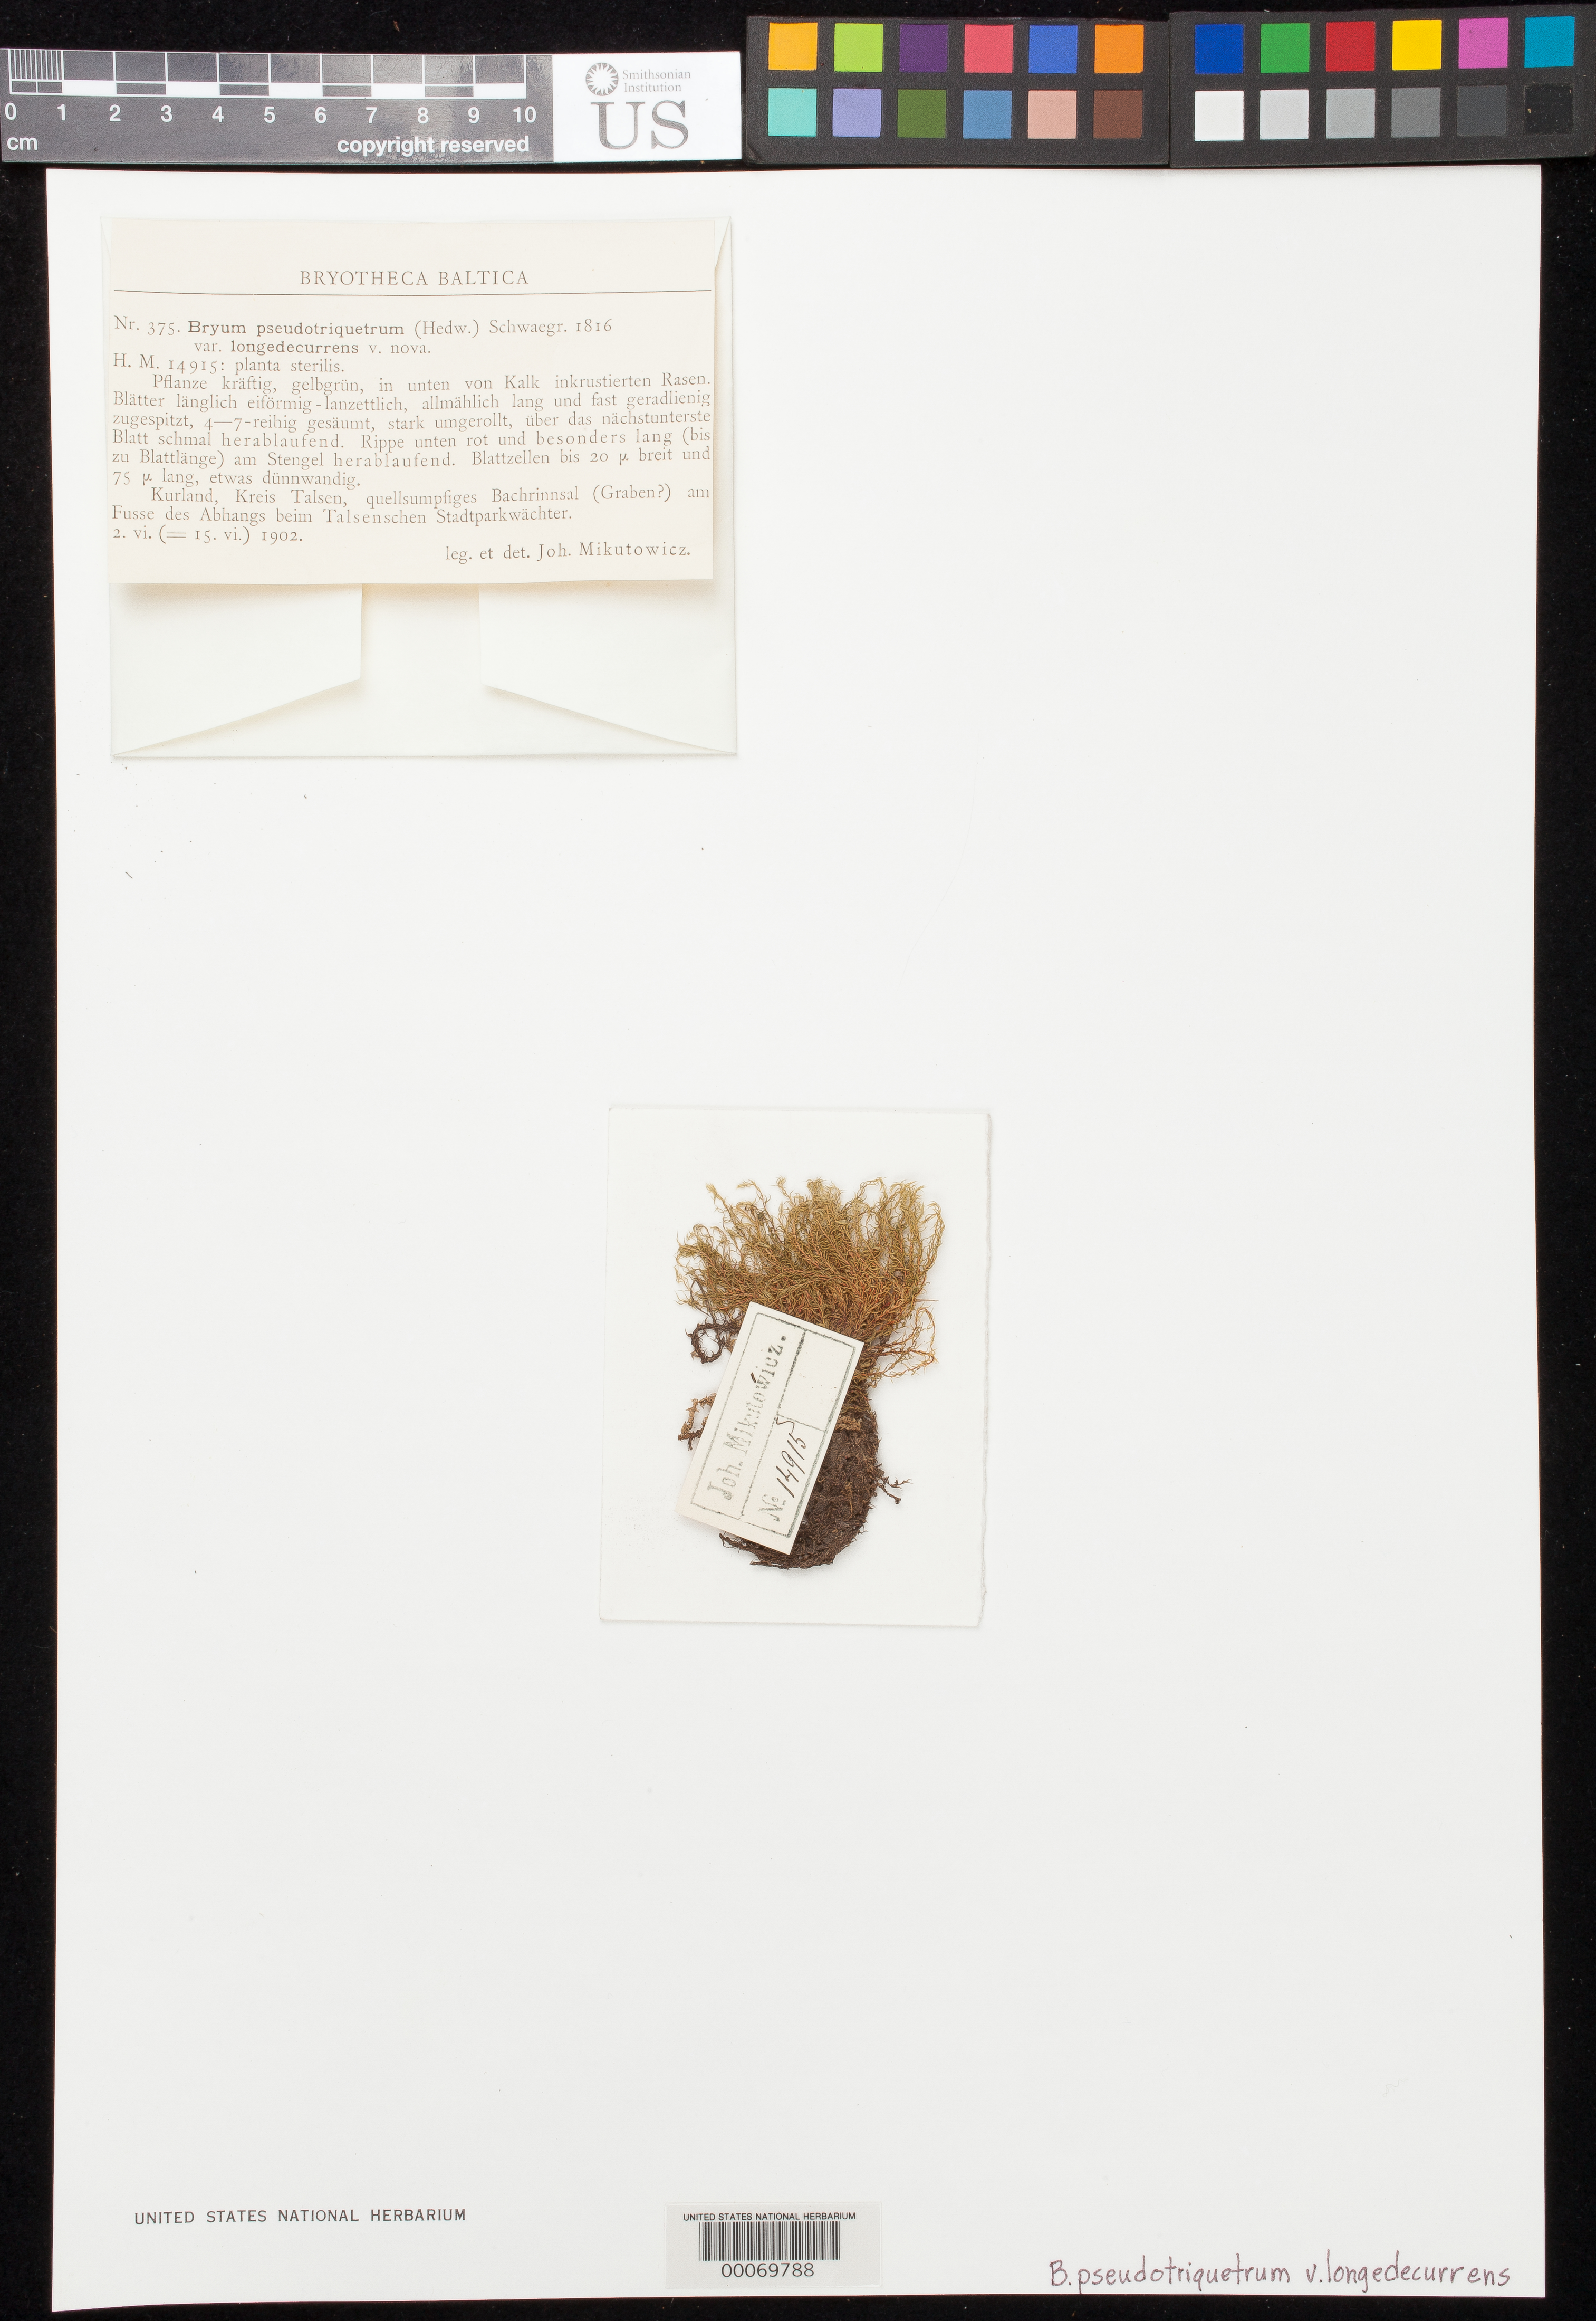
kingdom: Plantae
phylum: Bryophyta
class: Bryopsida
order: Bryales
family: Bryaceae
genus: Bryum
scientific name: Bryum pseudotriquetrum var. longedecurrens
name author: Mikut.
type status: Isotype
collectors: J. Mikutowicz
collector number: Bryoth. Balt. 375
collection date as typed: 02 Jun 1902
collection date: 1902-06-02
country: Latvia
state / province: Talsu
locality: Area of Talsi, foot of slopes near Talsenschen Stadtparkwachter [=Talsi State Park Station?].